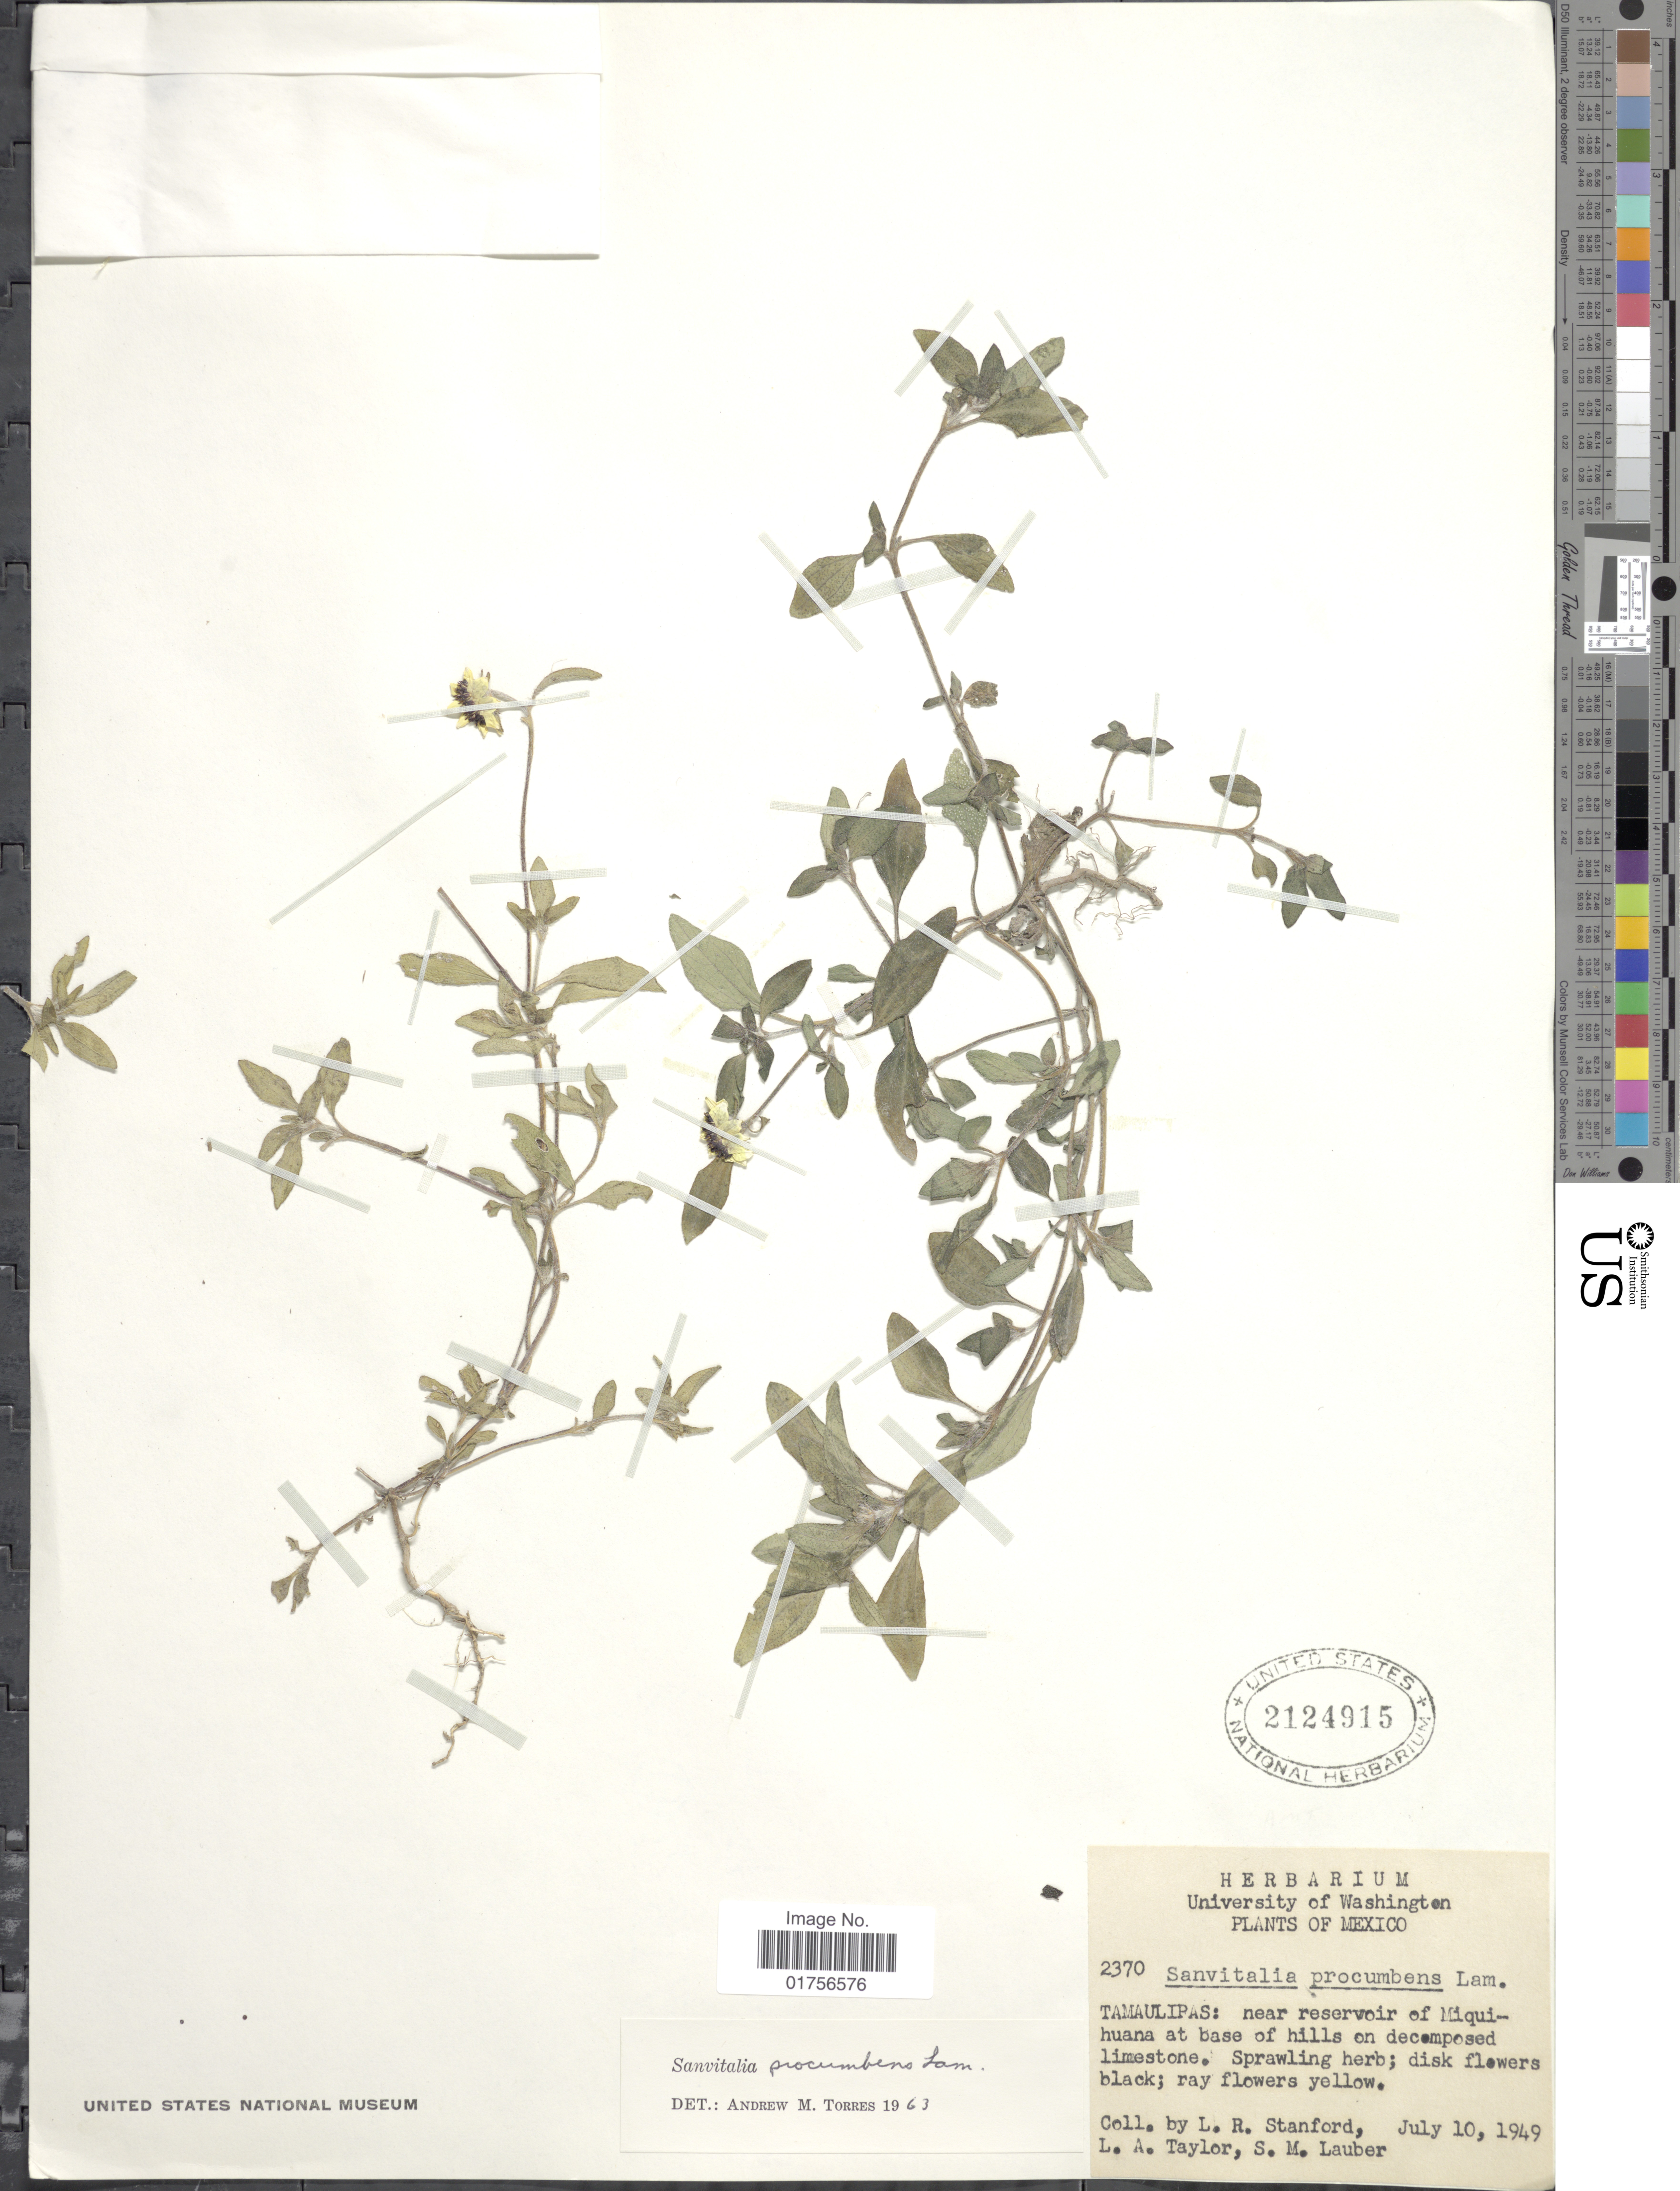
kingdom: Plantae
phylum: Tracheophyta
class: Magnoliopsida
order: Asterales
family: Asteraceae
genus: Sanvitalia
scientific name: Sanvitalia procumbens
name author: Lam.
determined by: Skibicki, Samuel V.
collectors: L. Standford, L. A. Taylor & S. M. Lauber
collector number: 2370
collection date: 1949-07-10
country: Mexico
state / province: Tamaulipas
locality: Tamaulipas: near reservoir of Miquihuana at base of hills on decomposed limestone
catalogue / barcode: US 2124915